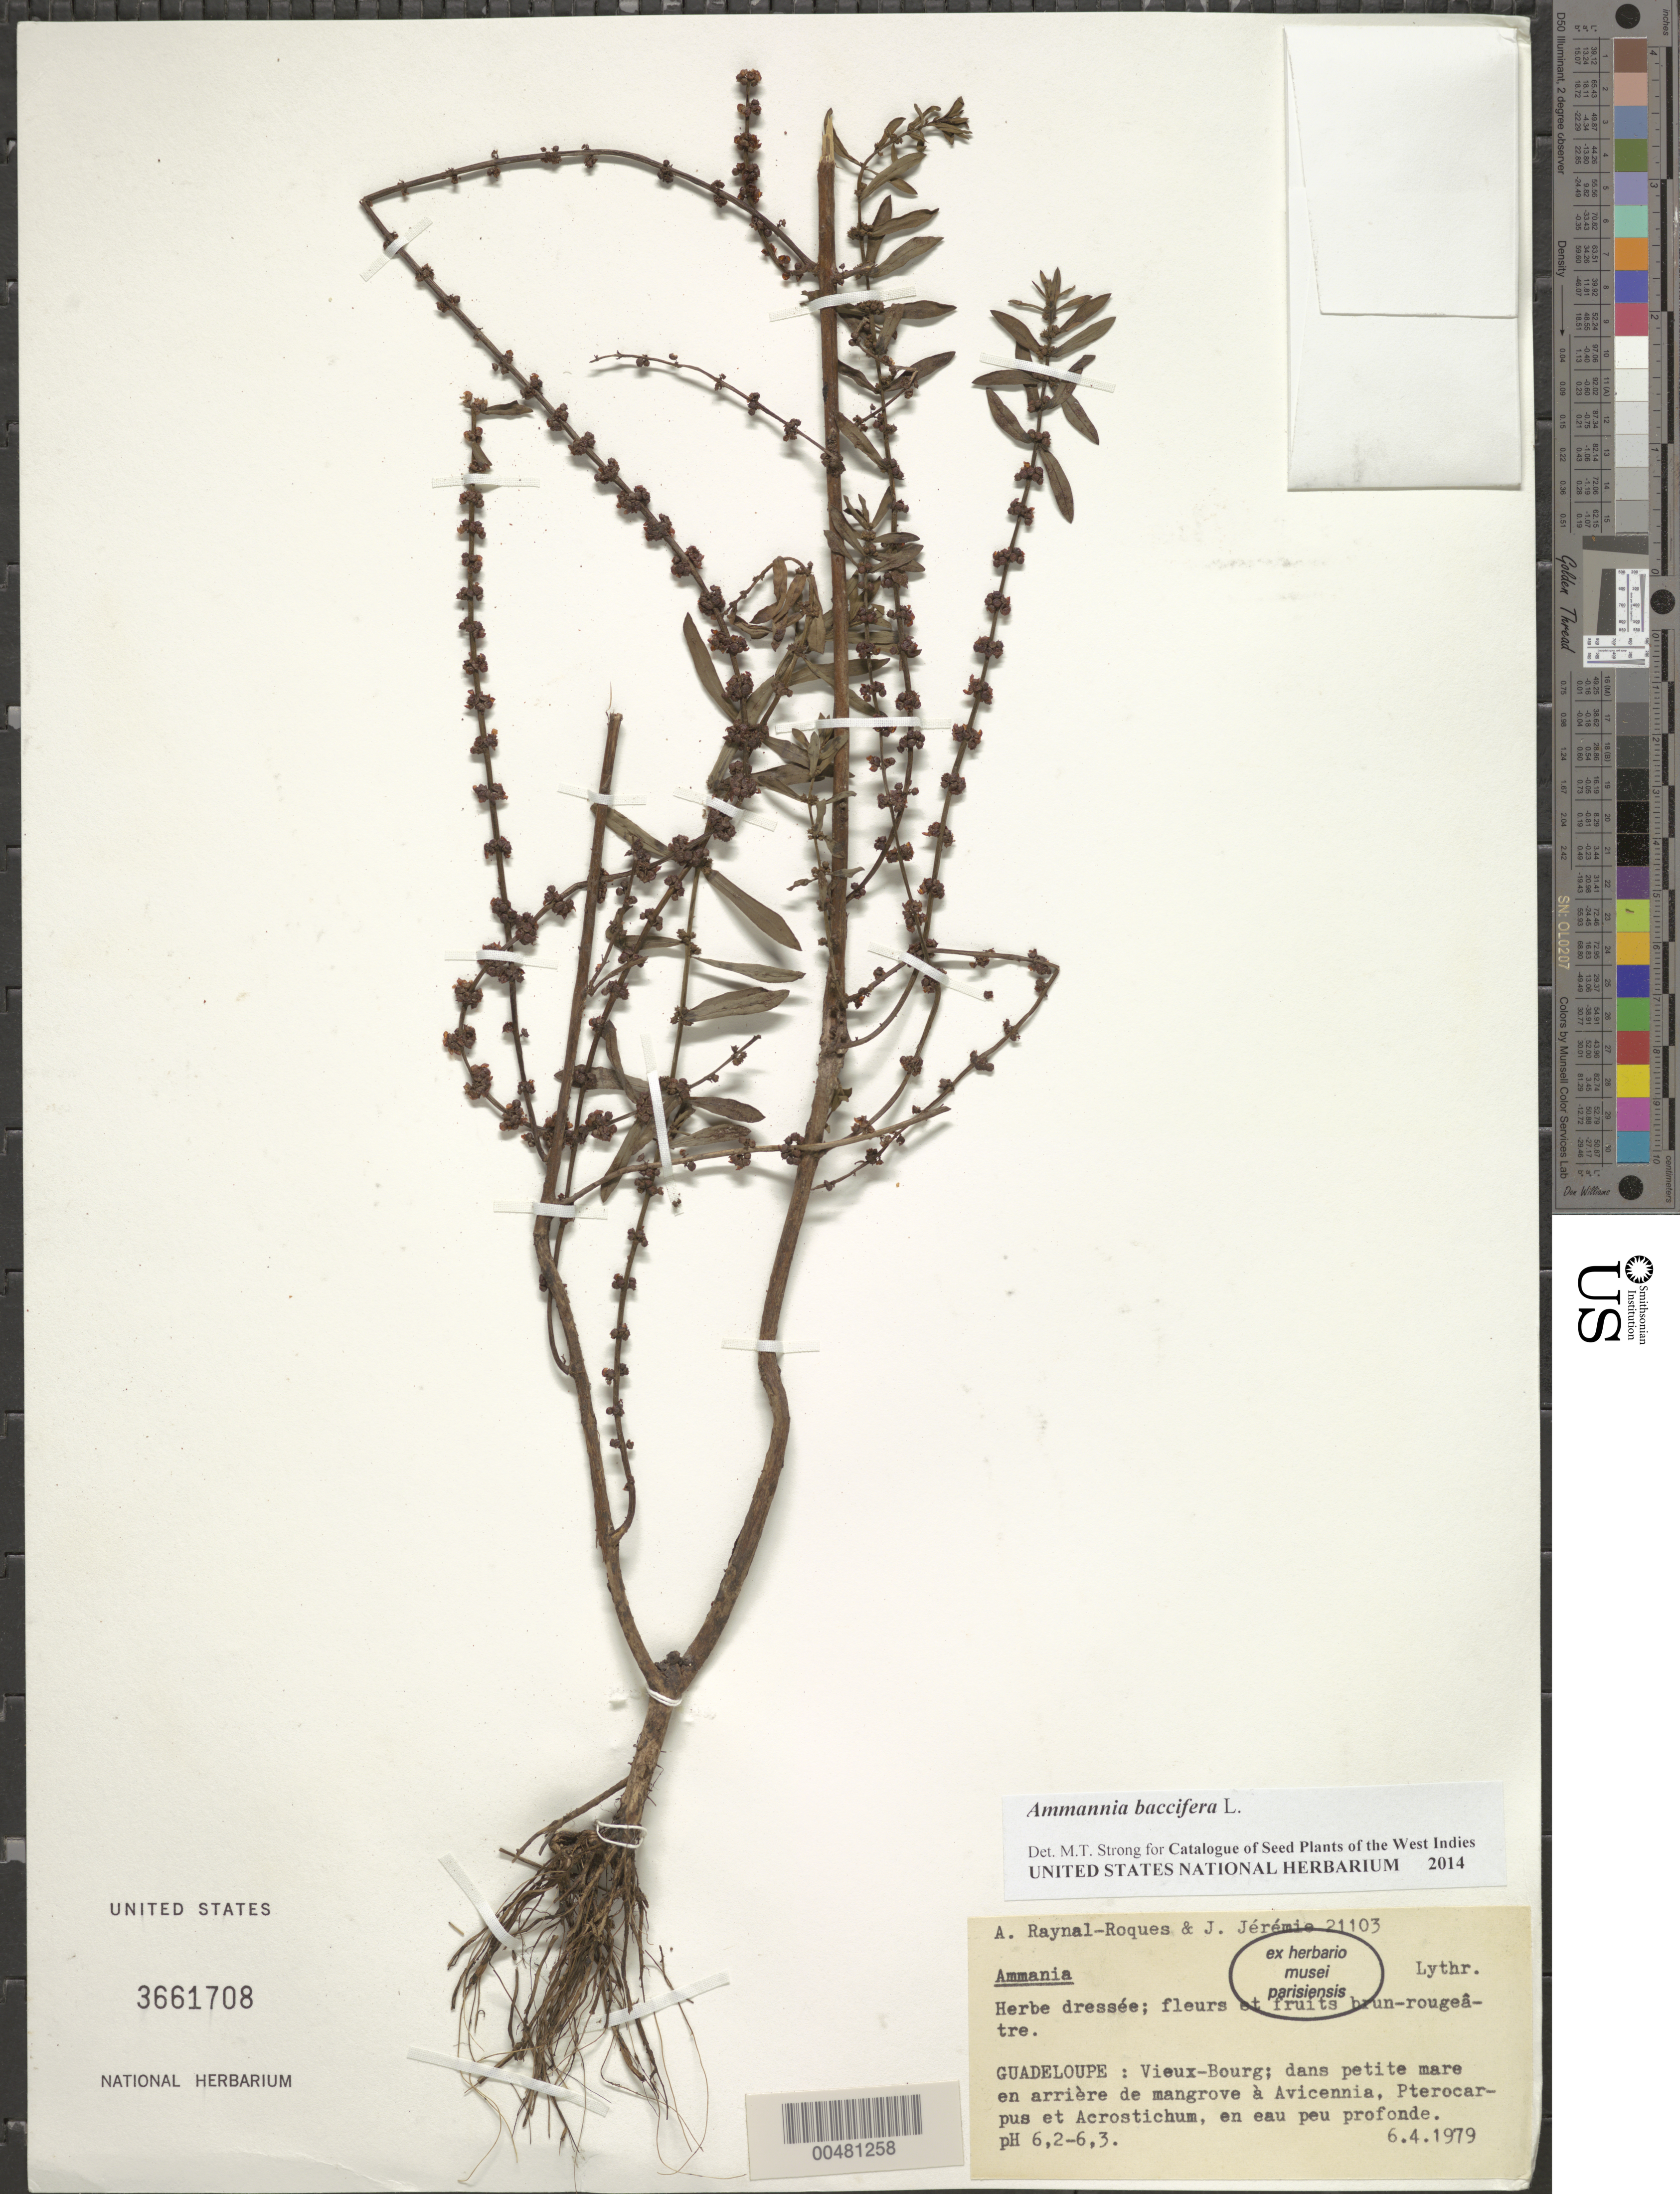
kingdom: Plantae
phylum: Tracheophyta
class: Magnoliopsida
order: Myrtales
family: Lythraceae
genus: Ammannia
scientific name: Ammannia baccifera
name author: L.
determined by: Strong, M. T., (US), Smithsonian Institution - National Museum of Natural History (UNITED STATES)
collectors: A. M. Raynal & J. Jérémie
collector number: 21103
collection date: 1979-04-06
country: Guadeloupe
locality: Vieux-Bourg.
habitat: Dans petite mare en arrière de mangrove à Avicennia, Pterocarpus et Acrostichum, en eau peu profonde., pH 6.2-6.3.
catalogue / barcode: US 3661708